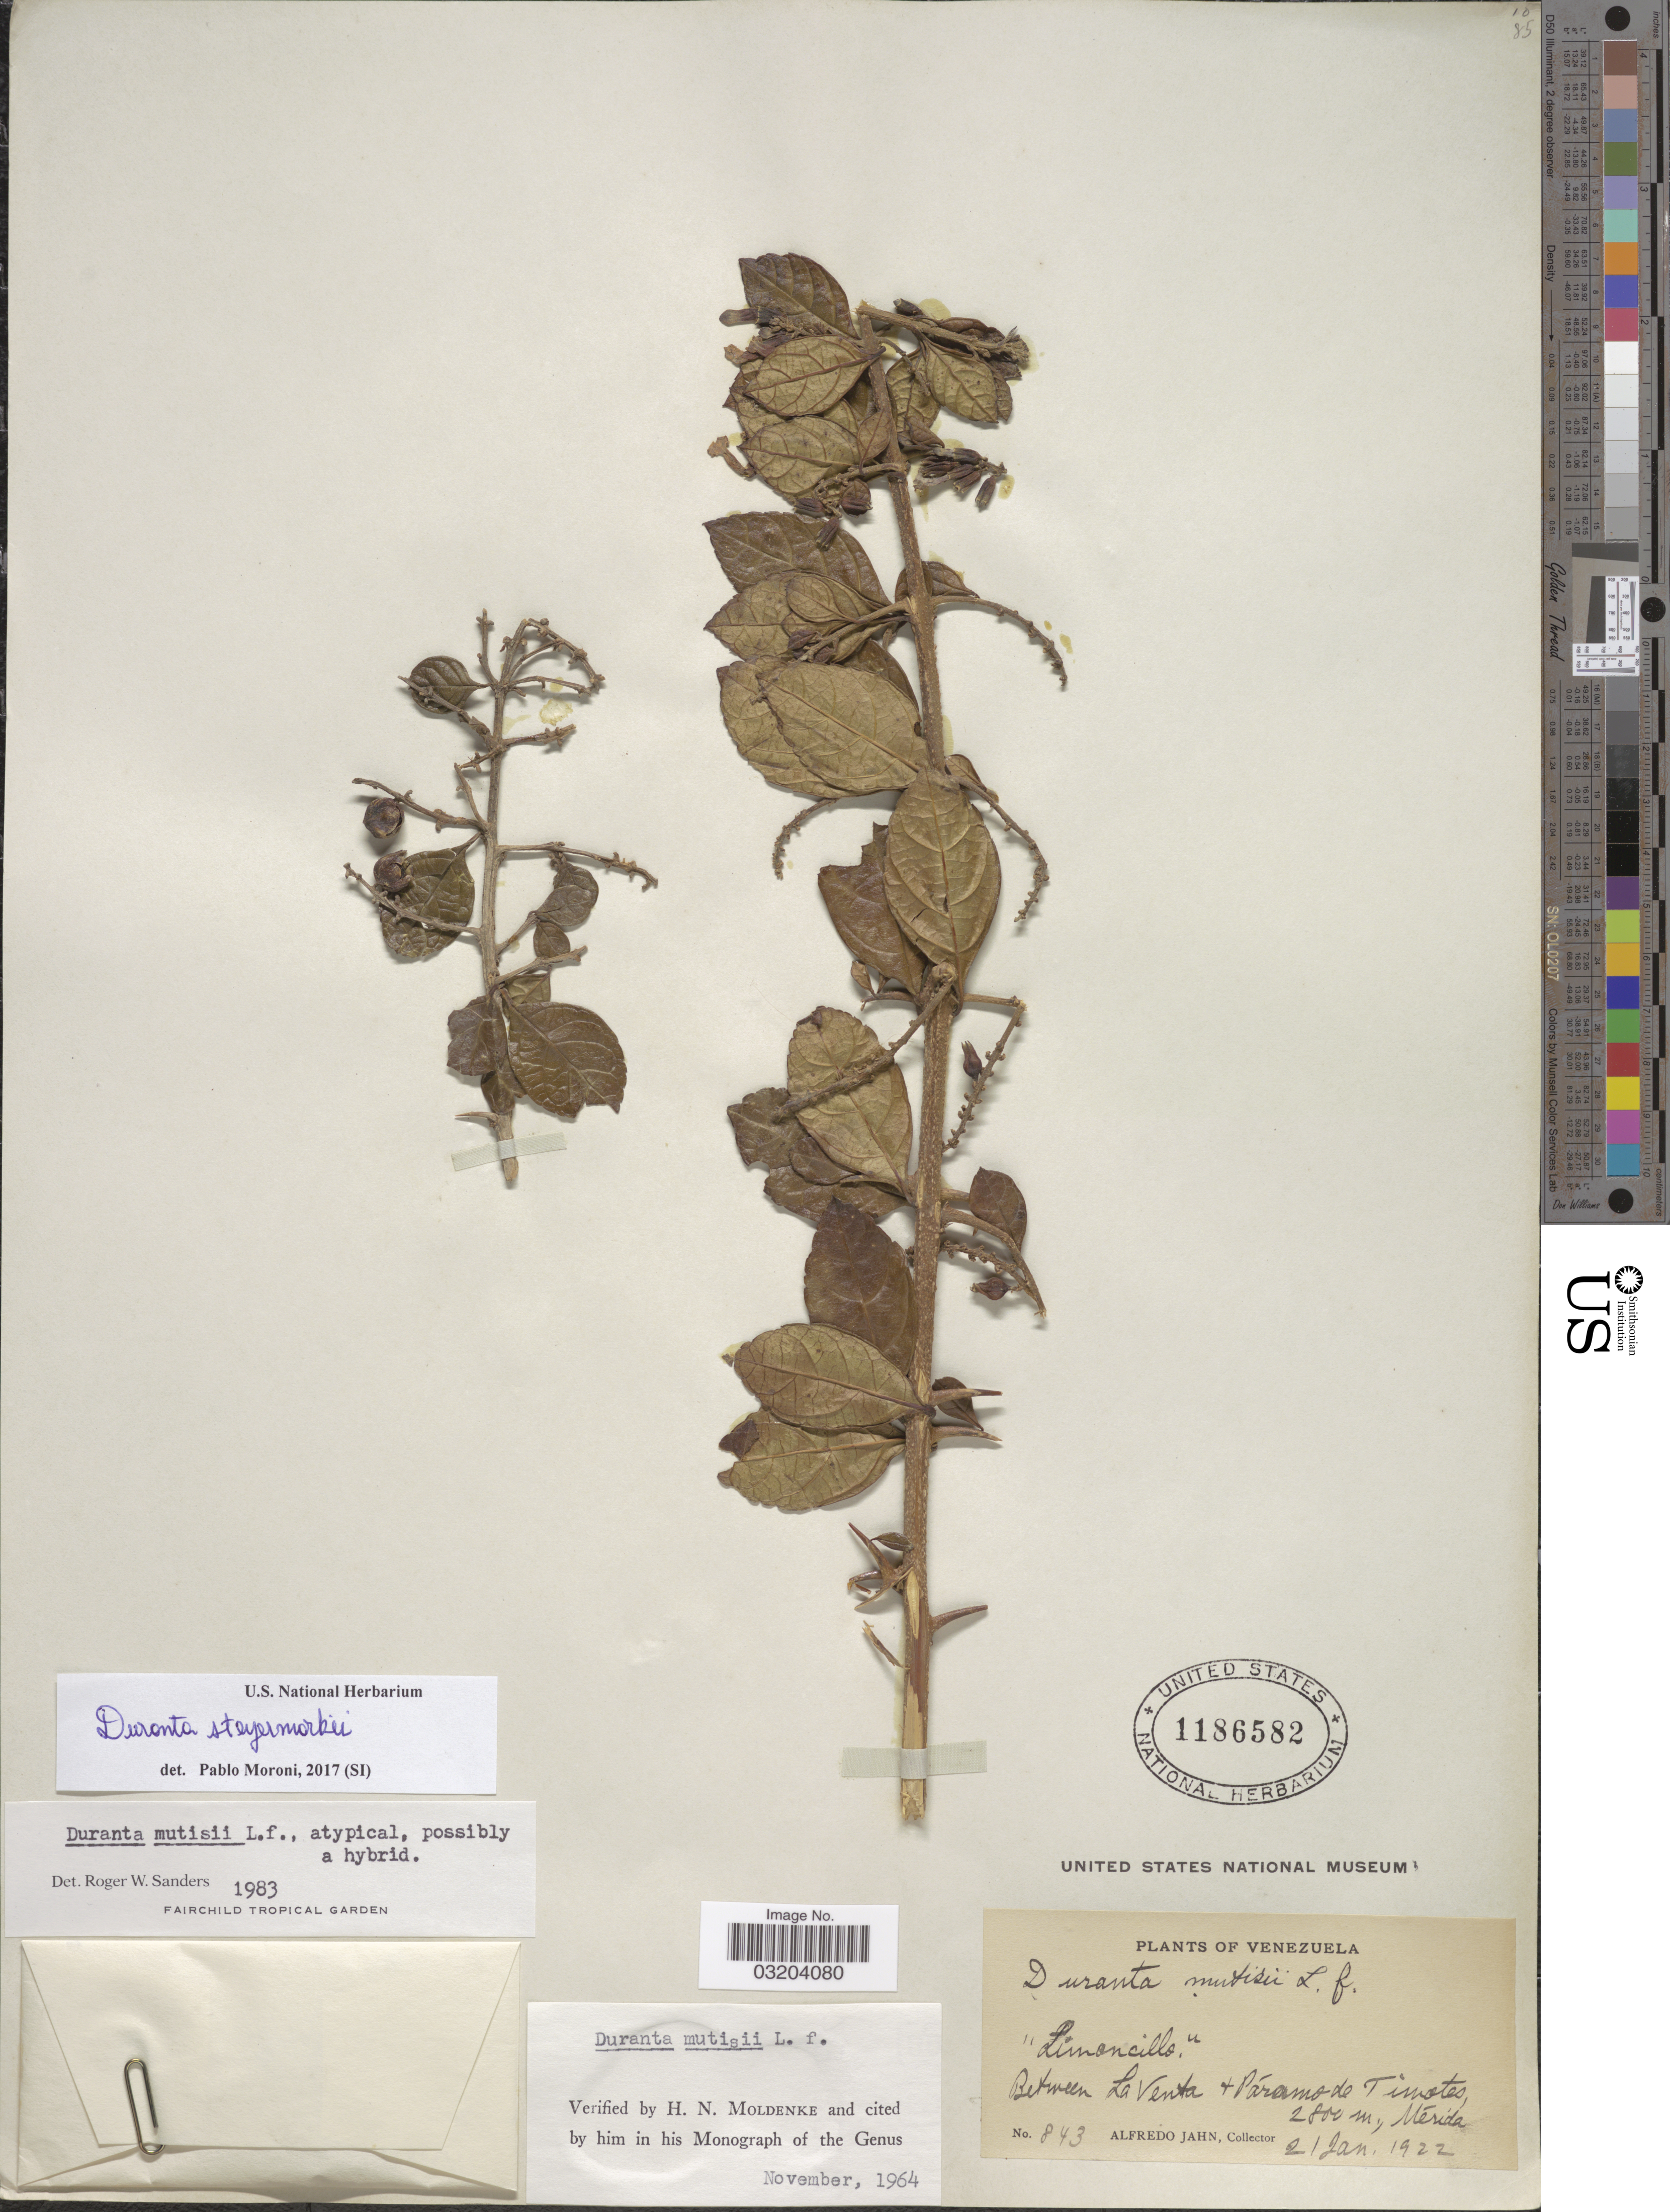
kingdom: Plantae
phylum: Tracheophyta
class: Magnoliopsida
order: Lamiales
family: Verbenaceae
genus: Duranta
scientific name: Duranta steyermarkii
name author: Moldenke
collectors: A. Jahn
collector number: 843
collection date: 1922-01-21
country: Venezuela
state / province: Mérida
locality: Between La Venta + Páramode Timotes.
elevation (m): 2800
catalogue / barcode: US 1186582